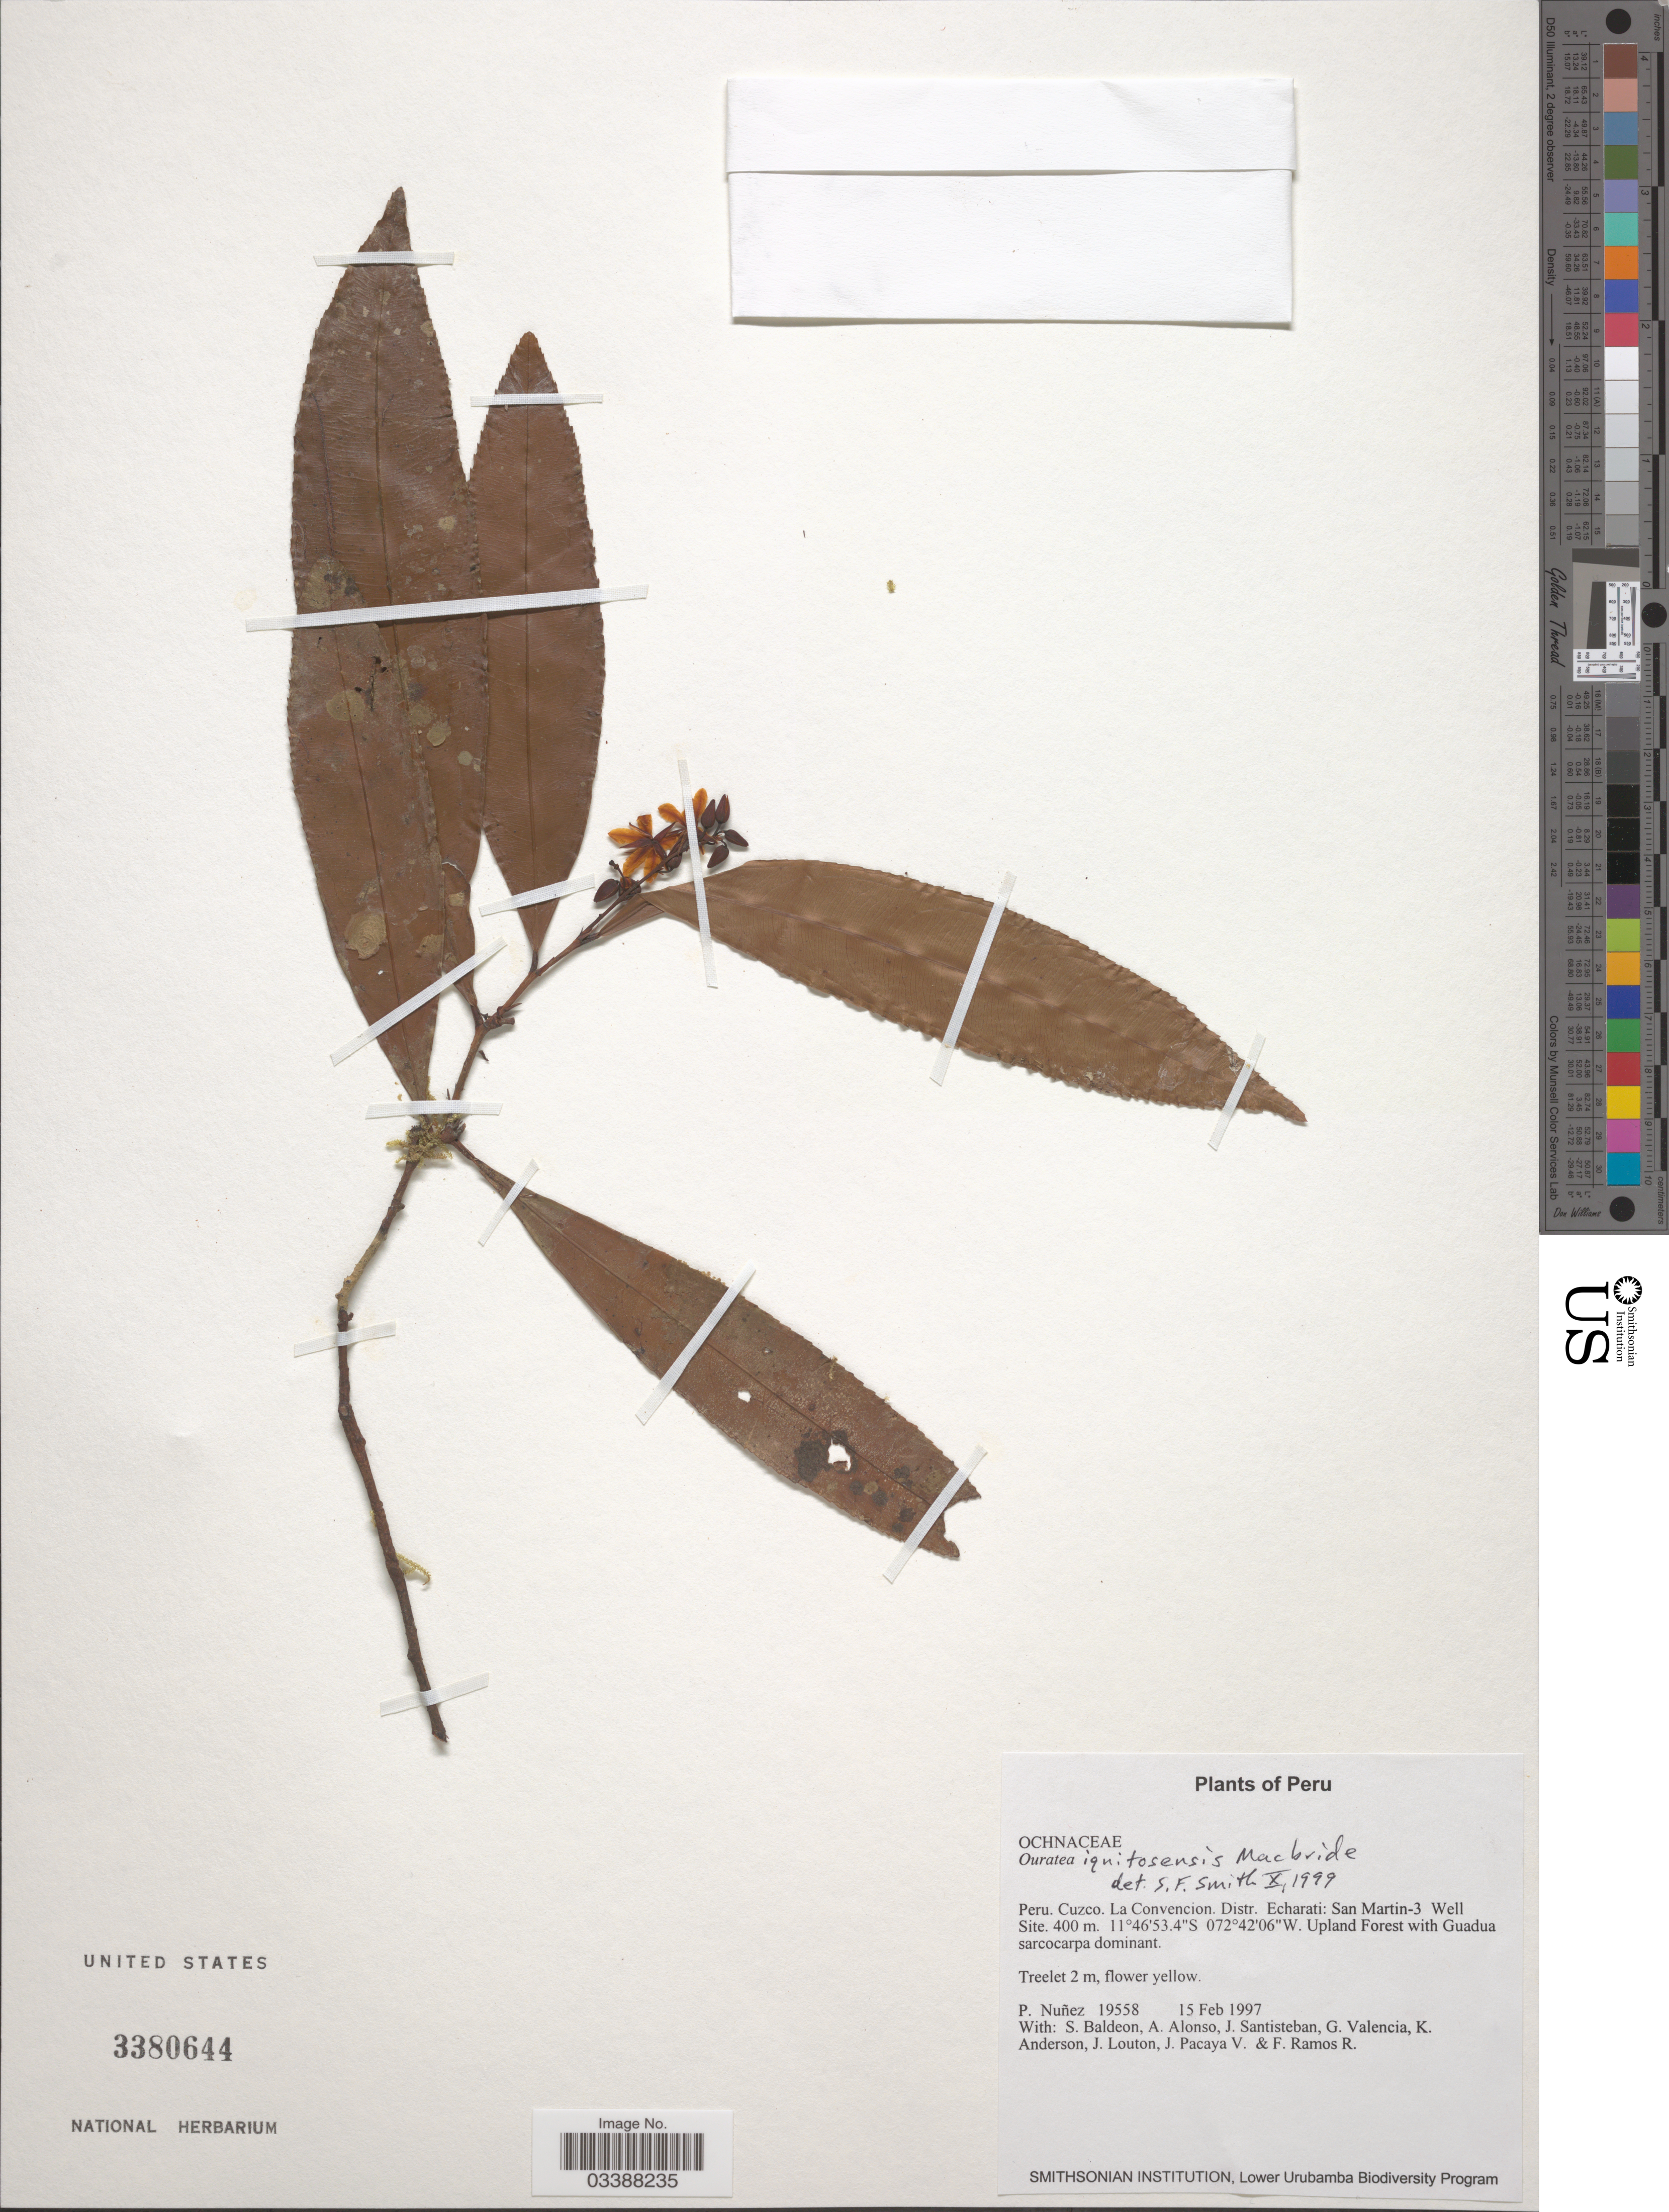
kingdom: Plantae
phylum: Tracheophyta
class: Magnoliopsida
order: Malpighiales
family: Ochnaceae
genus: Ouratea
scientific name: Ouratea iquitoensis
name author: J.F. Macbr.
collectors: P. Nuñez V., S. Baldeon, A. Alonso, J. Santisteban & et al.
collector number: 19558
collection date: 1997-02-15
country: Peru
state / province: Cusco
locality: La Convencion. Distr. Echarati: San Martin-3 Well Site.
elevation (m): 400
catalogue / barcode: US 3380644